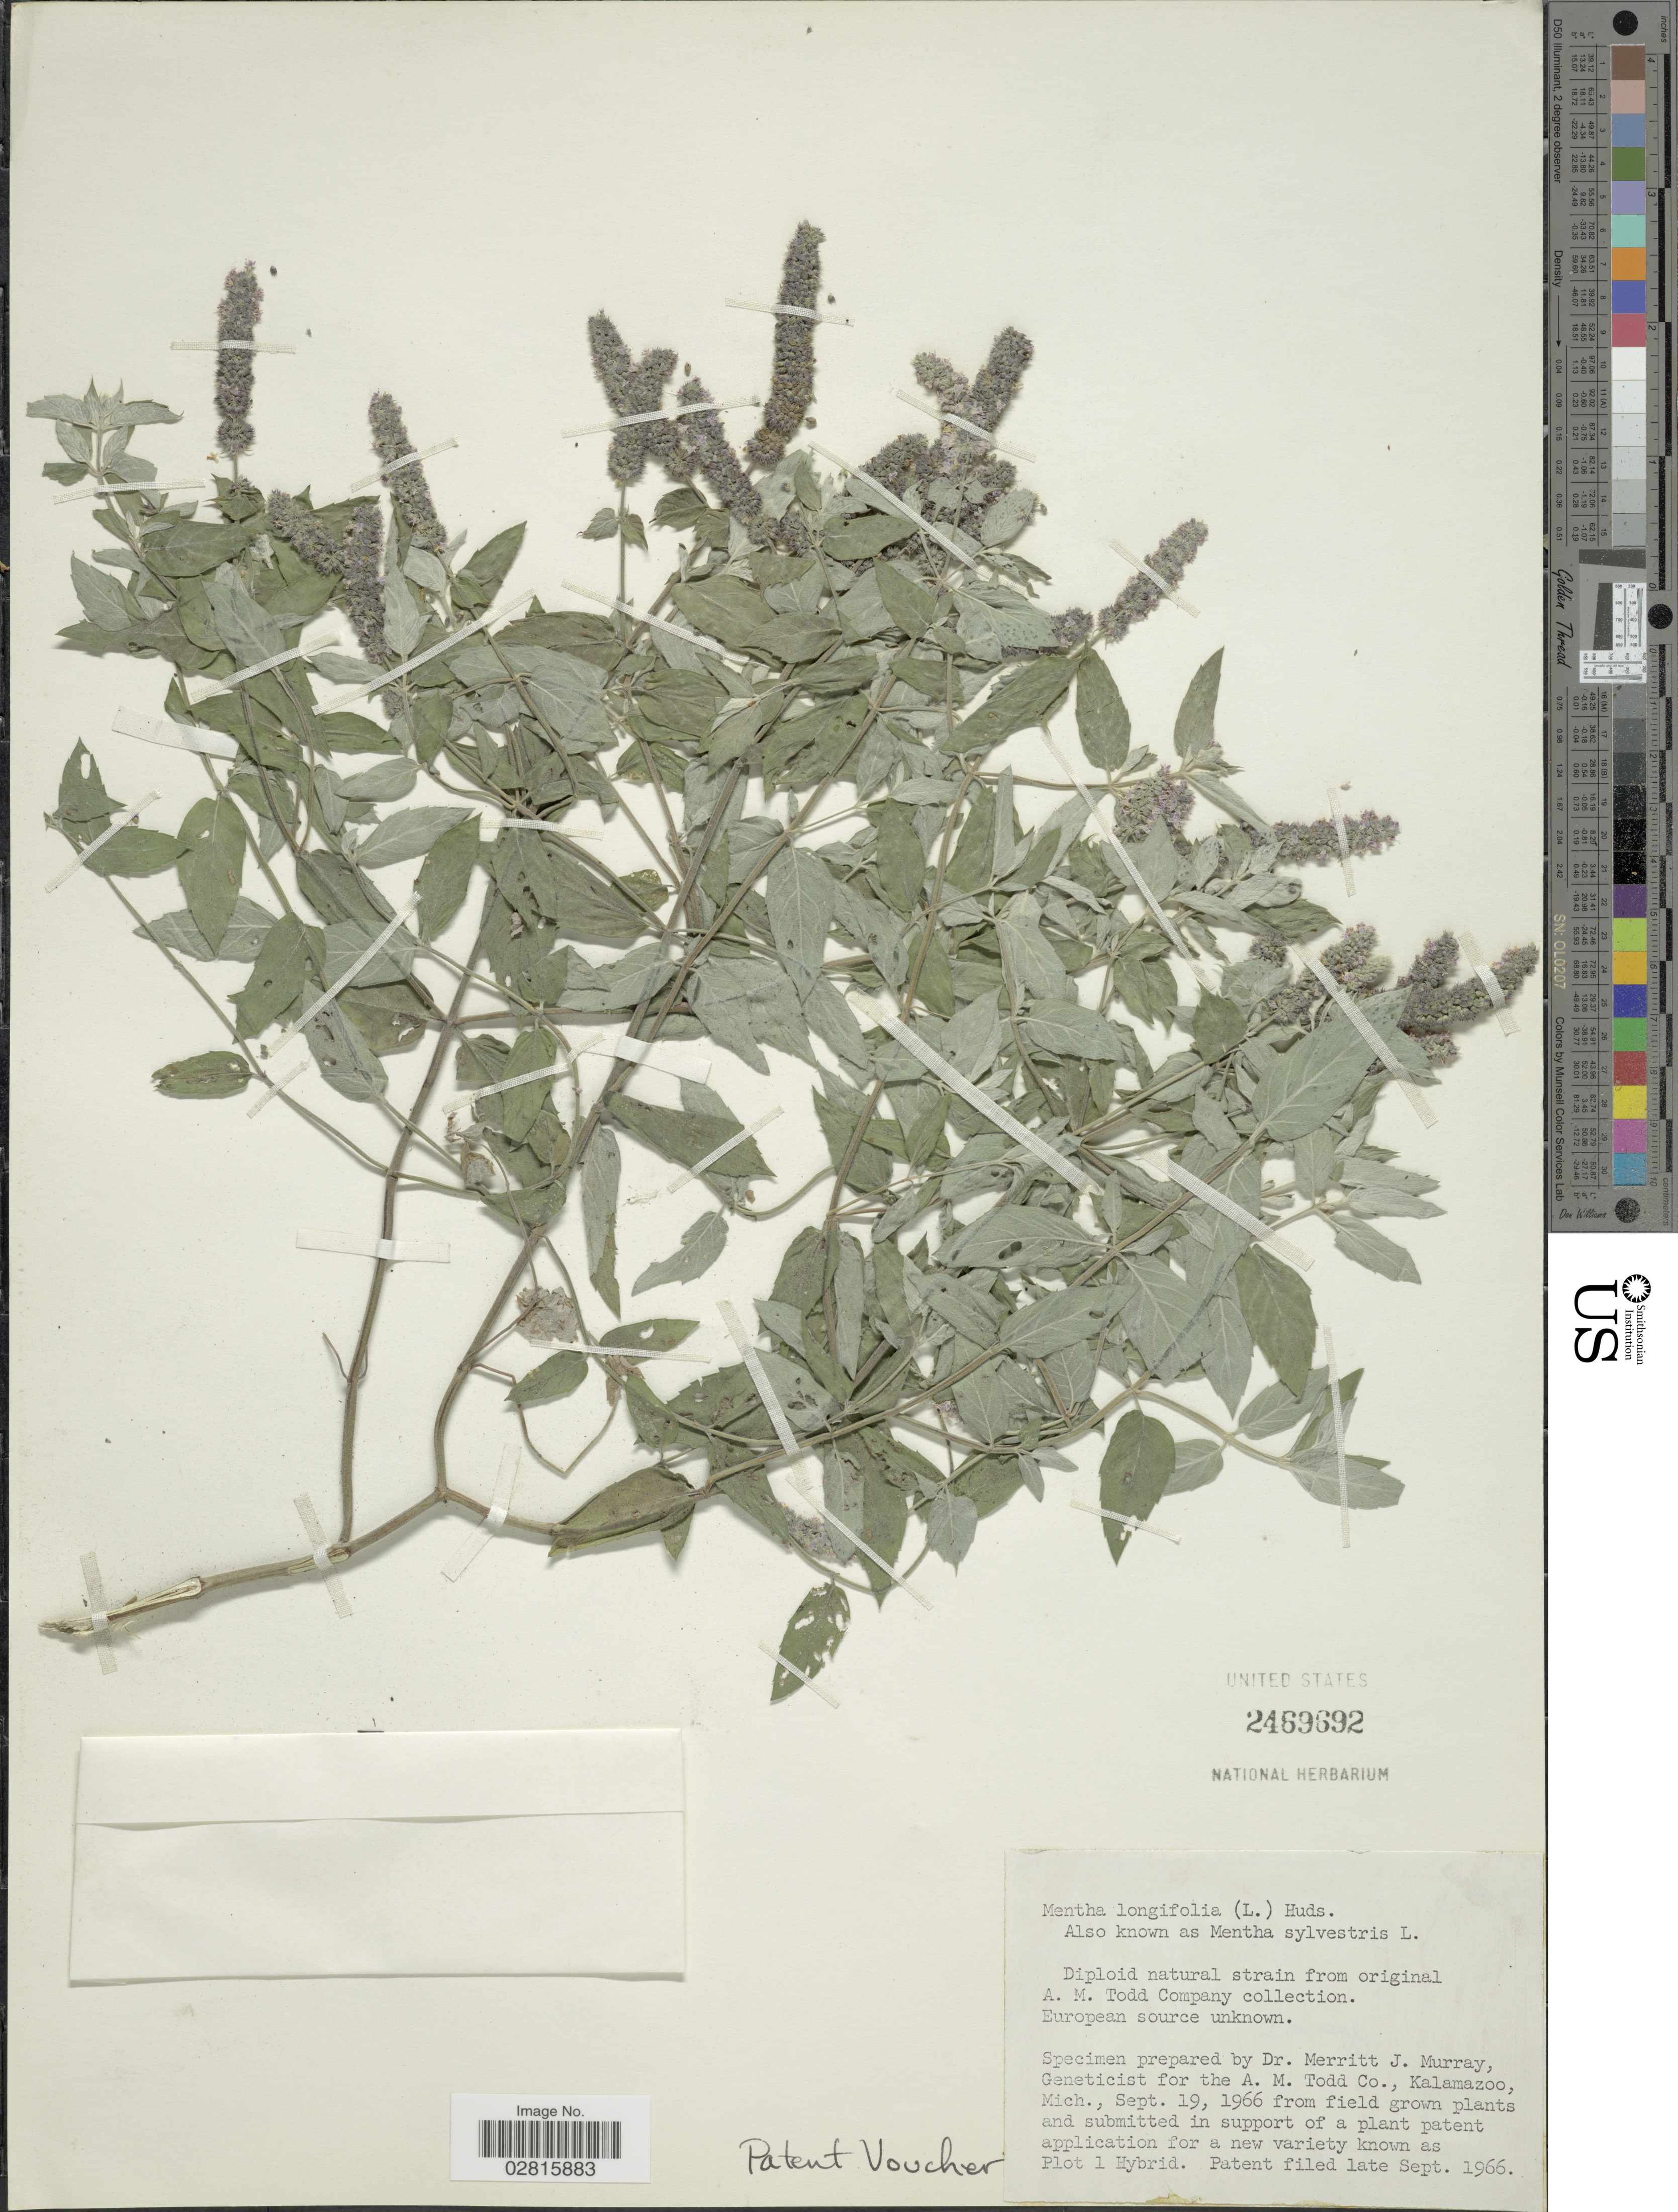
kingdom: Plantae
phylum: Tracheophyta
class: Magnoliopsida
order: Lamiales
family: Lamiaceae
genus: Mentha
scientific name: Mentha longifolia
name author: (L.) L.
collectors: M. Murray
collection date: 1966-09-19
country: United States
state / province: Michigan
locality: For the A.M. Todd Co., Kalamazoo, Mich.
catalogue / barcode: US 2469692